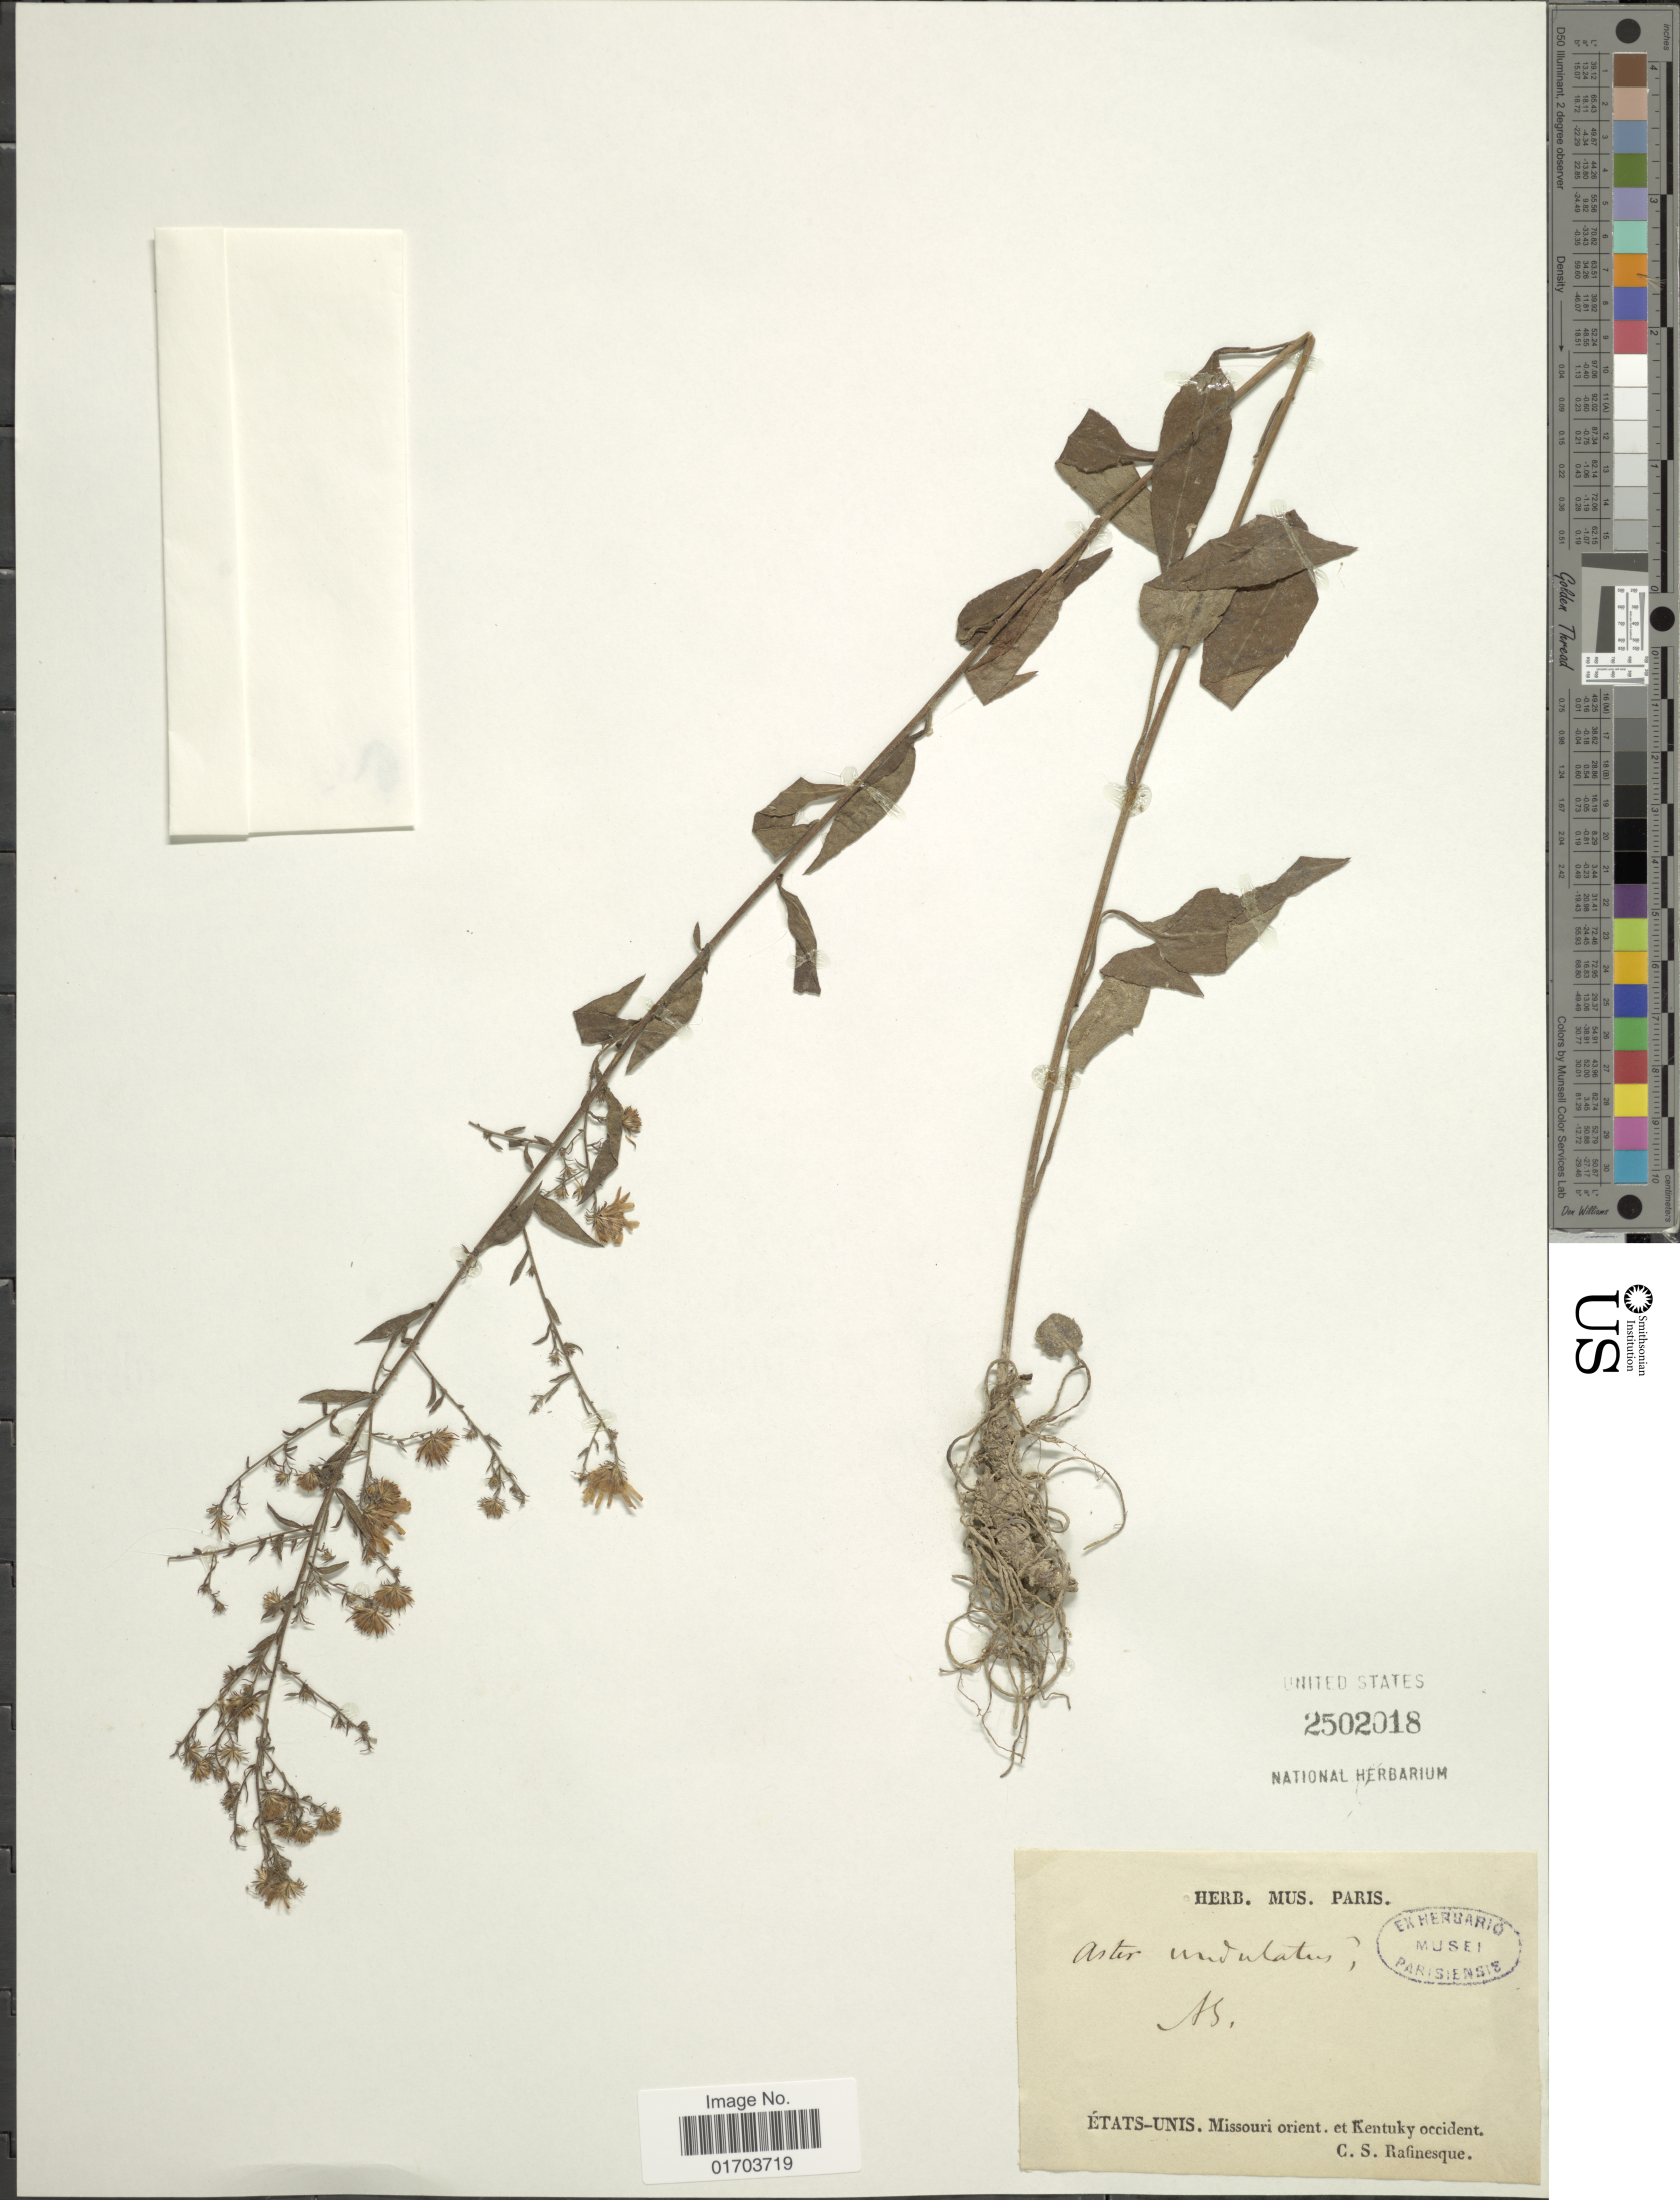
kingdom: Plantae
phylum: Tracheophyta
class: Magnoliopsida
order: Asterales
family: Asteraceae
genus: Symphyotrichum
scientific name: Symphyotrichum undulatum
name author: (L.) G.L. Nesom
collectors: C. S. Rafinesque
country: United States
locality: Etans-Unis. Missouri orient. et Kentucky occident.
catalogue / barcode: US 2502018